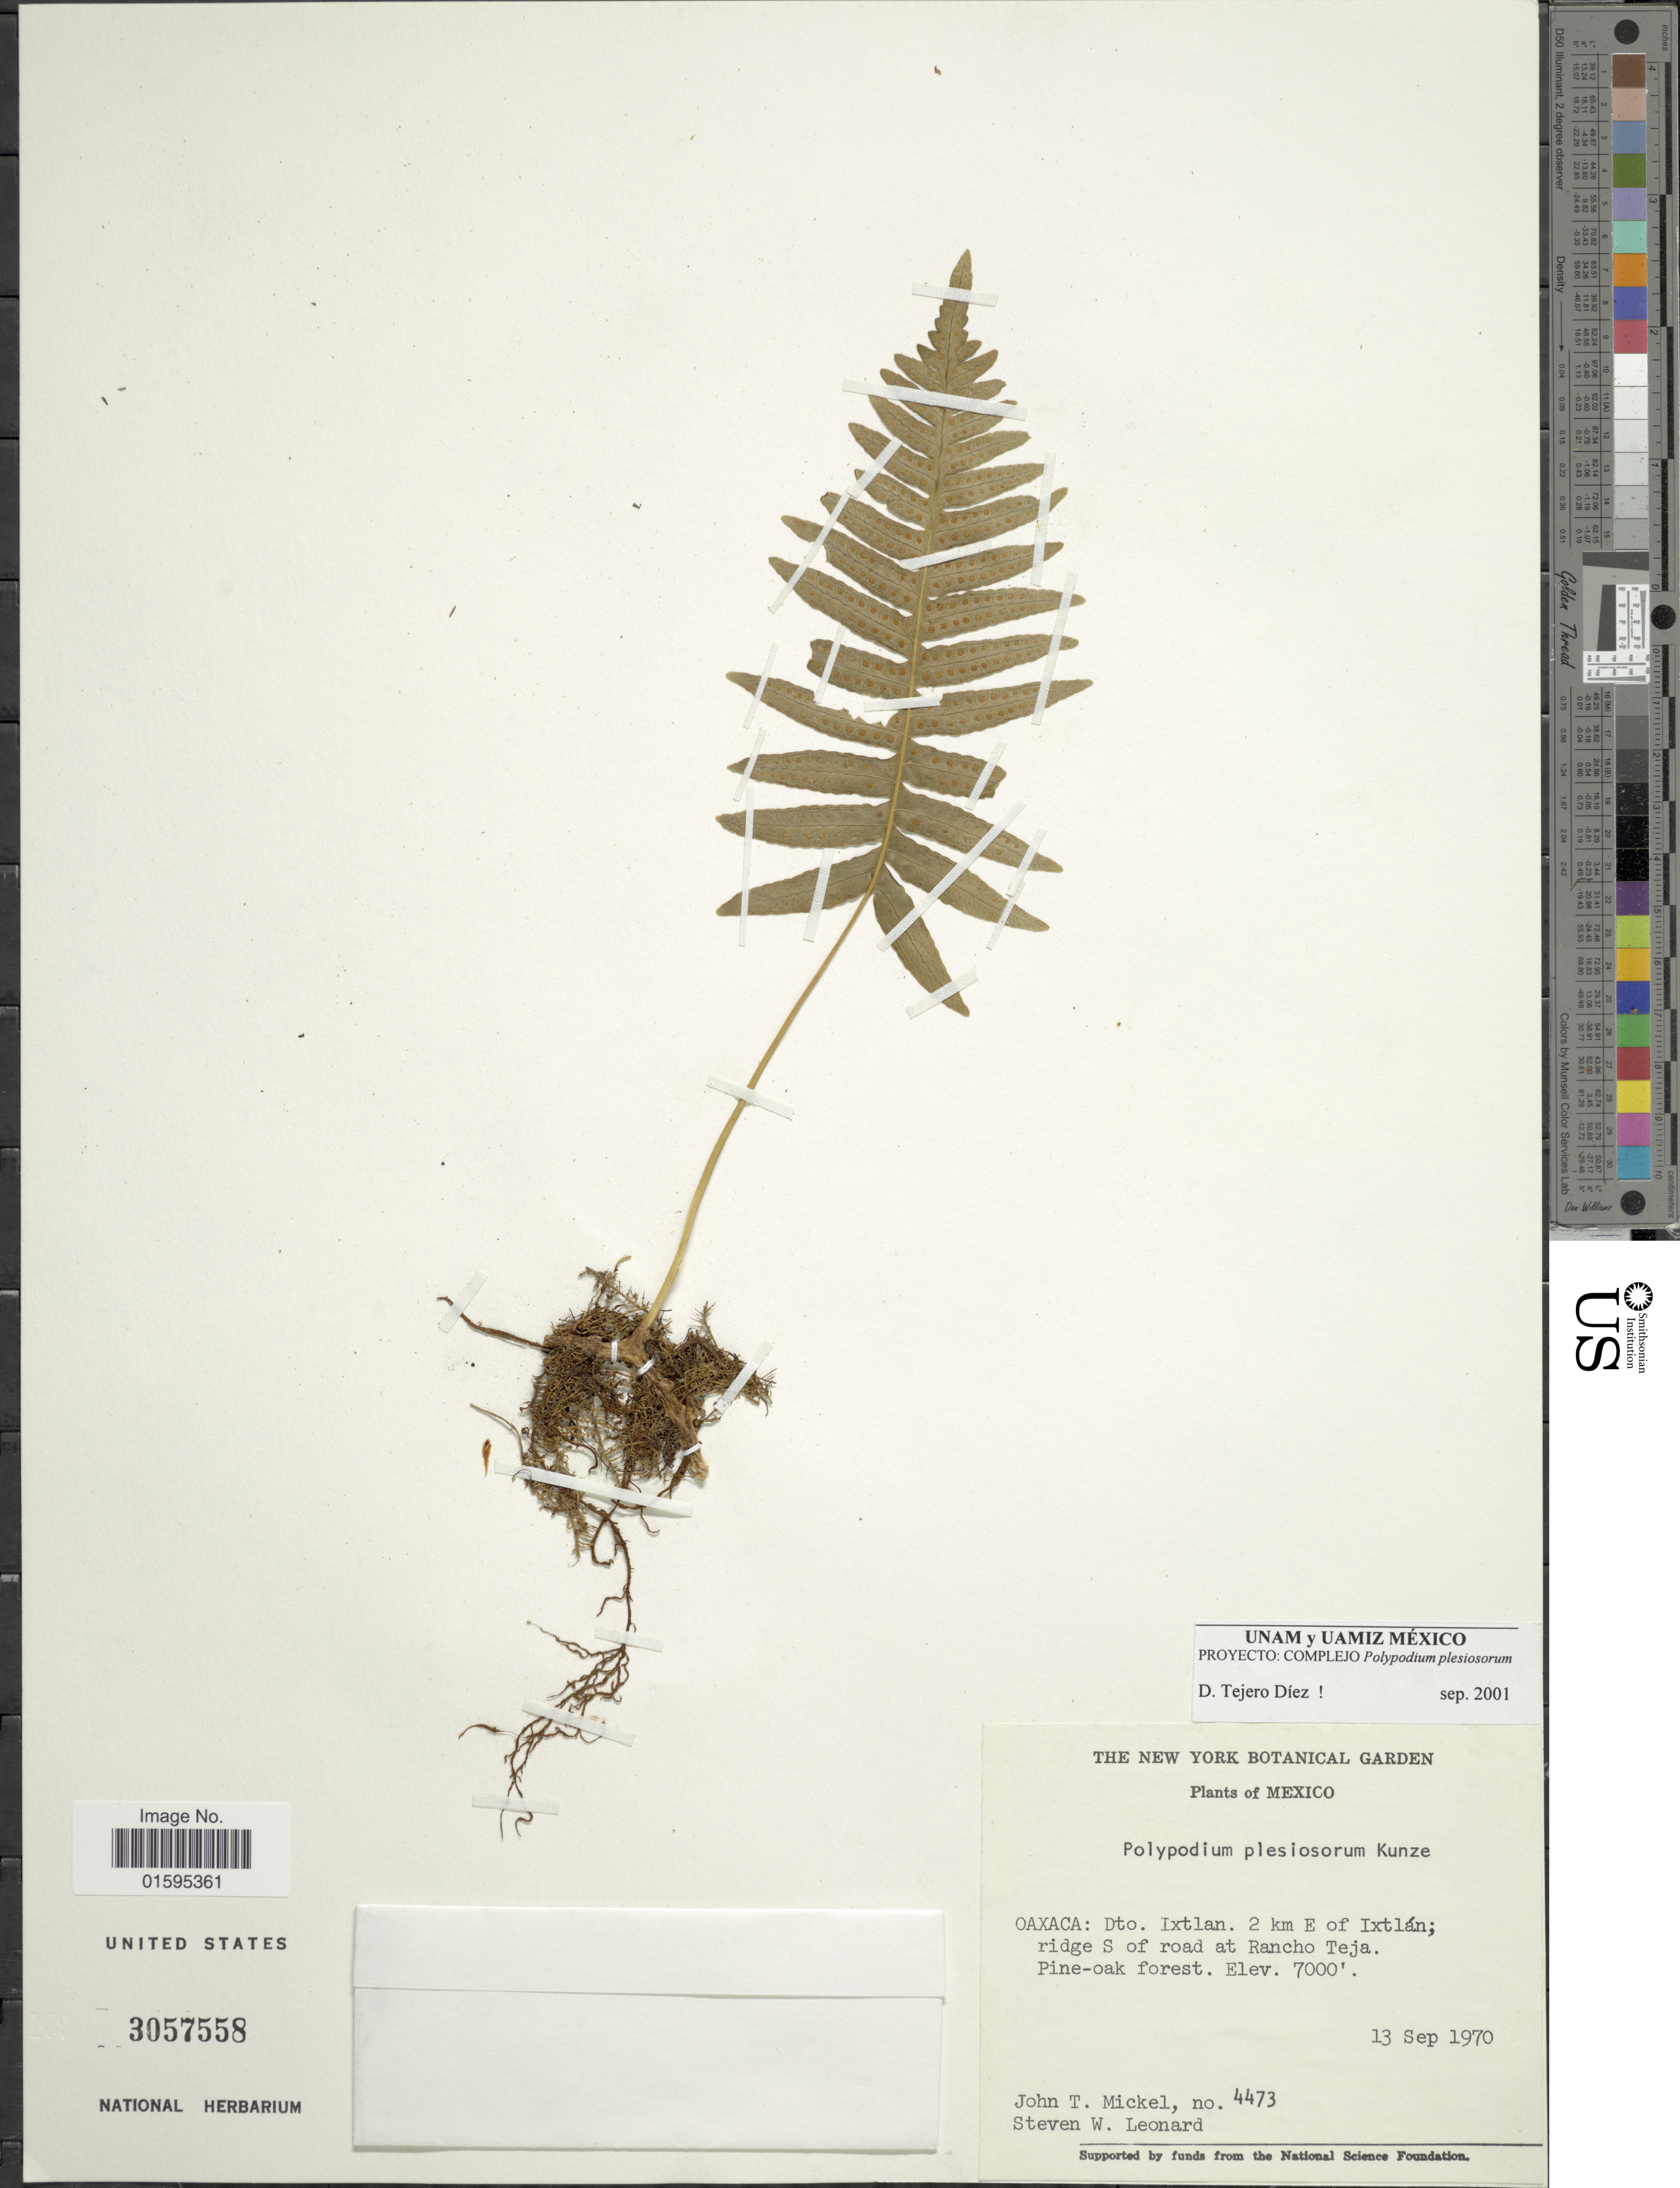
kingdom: Plantae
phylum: Tracheophyta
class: Polypodiopsida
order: Polypodiales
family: Polypodiaceae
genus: Polypodium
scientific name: Polypodium plesiosorum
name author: Kunze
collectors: J. T. Mickel & S. W. Leonard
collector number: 4473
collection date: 1970-09-13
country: Mexico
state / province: Oaxaca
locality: Dto. Ixtlan, 2 km E of Ixtlán; ridge S of road at Rancho Teja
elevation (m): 2134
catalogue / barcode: US 3057558